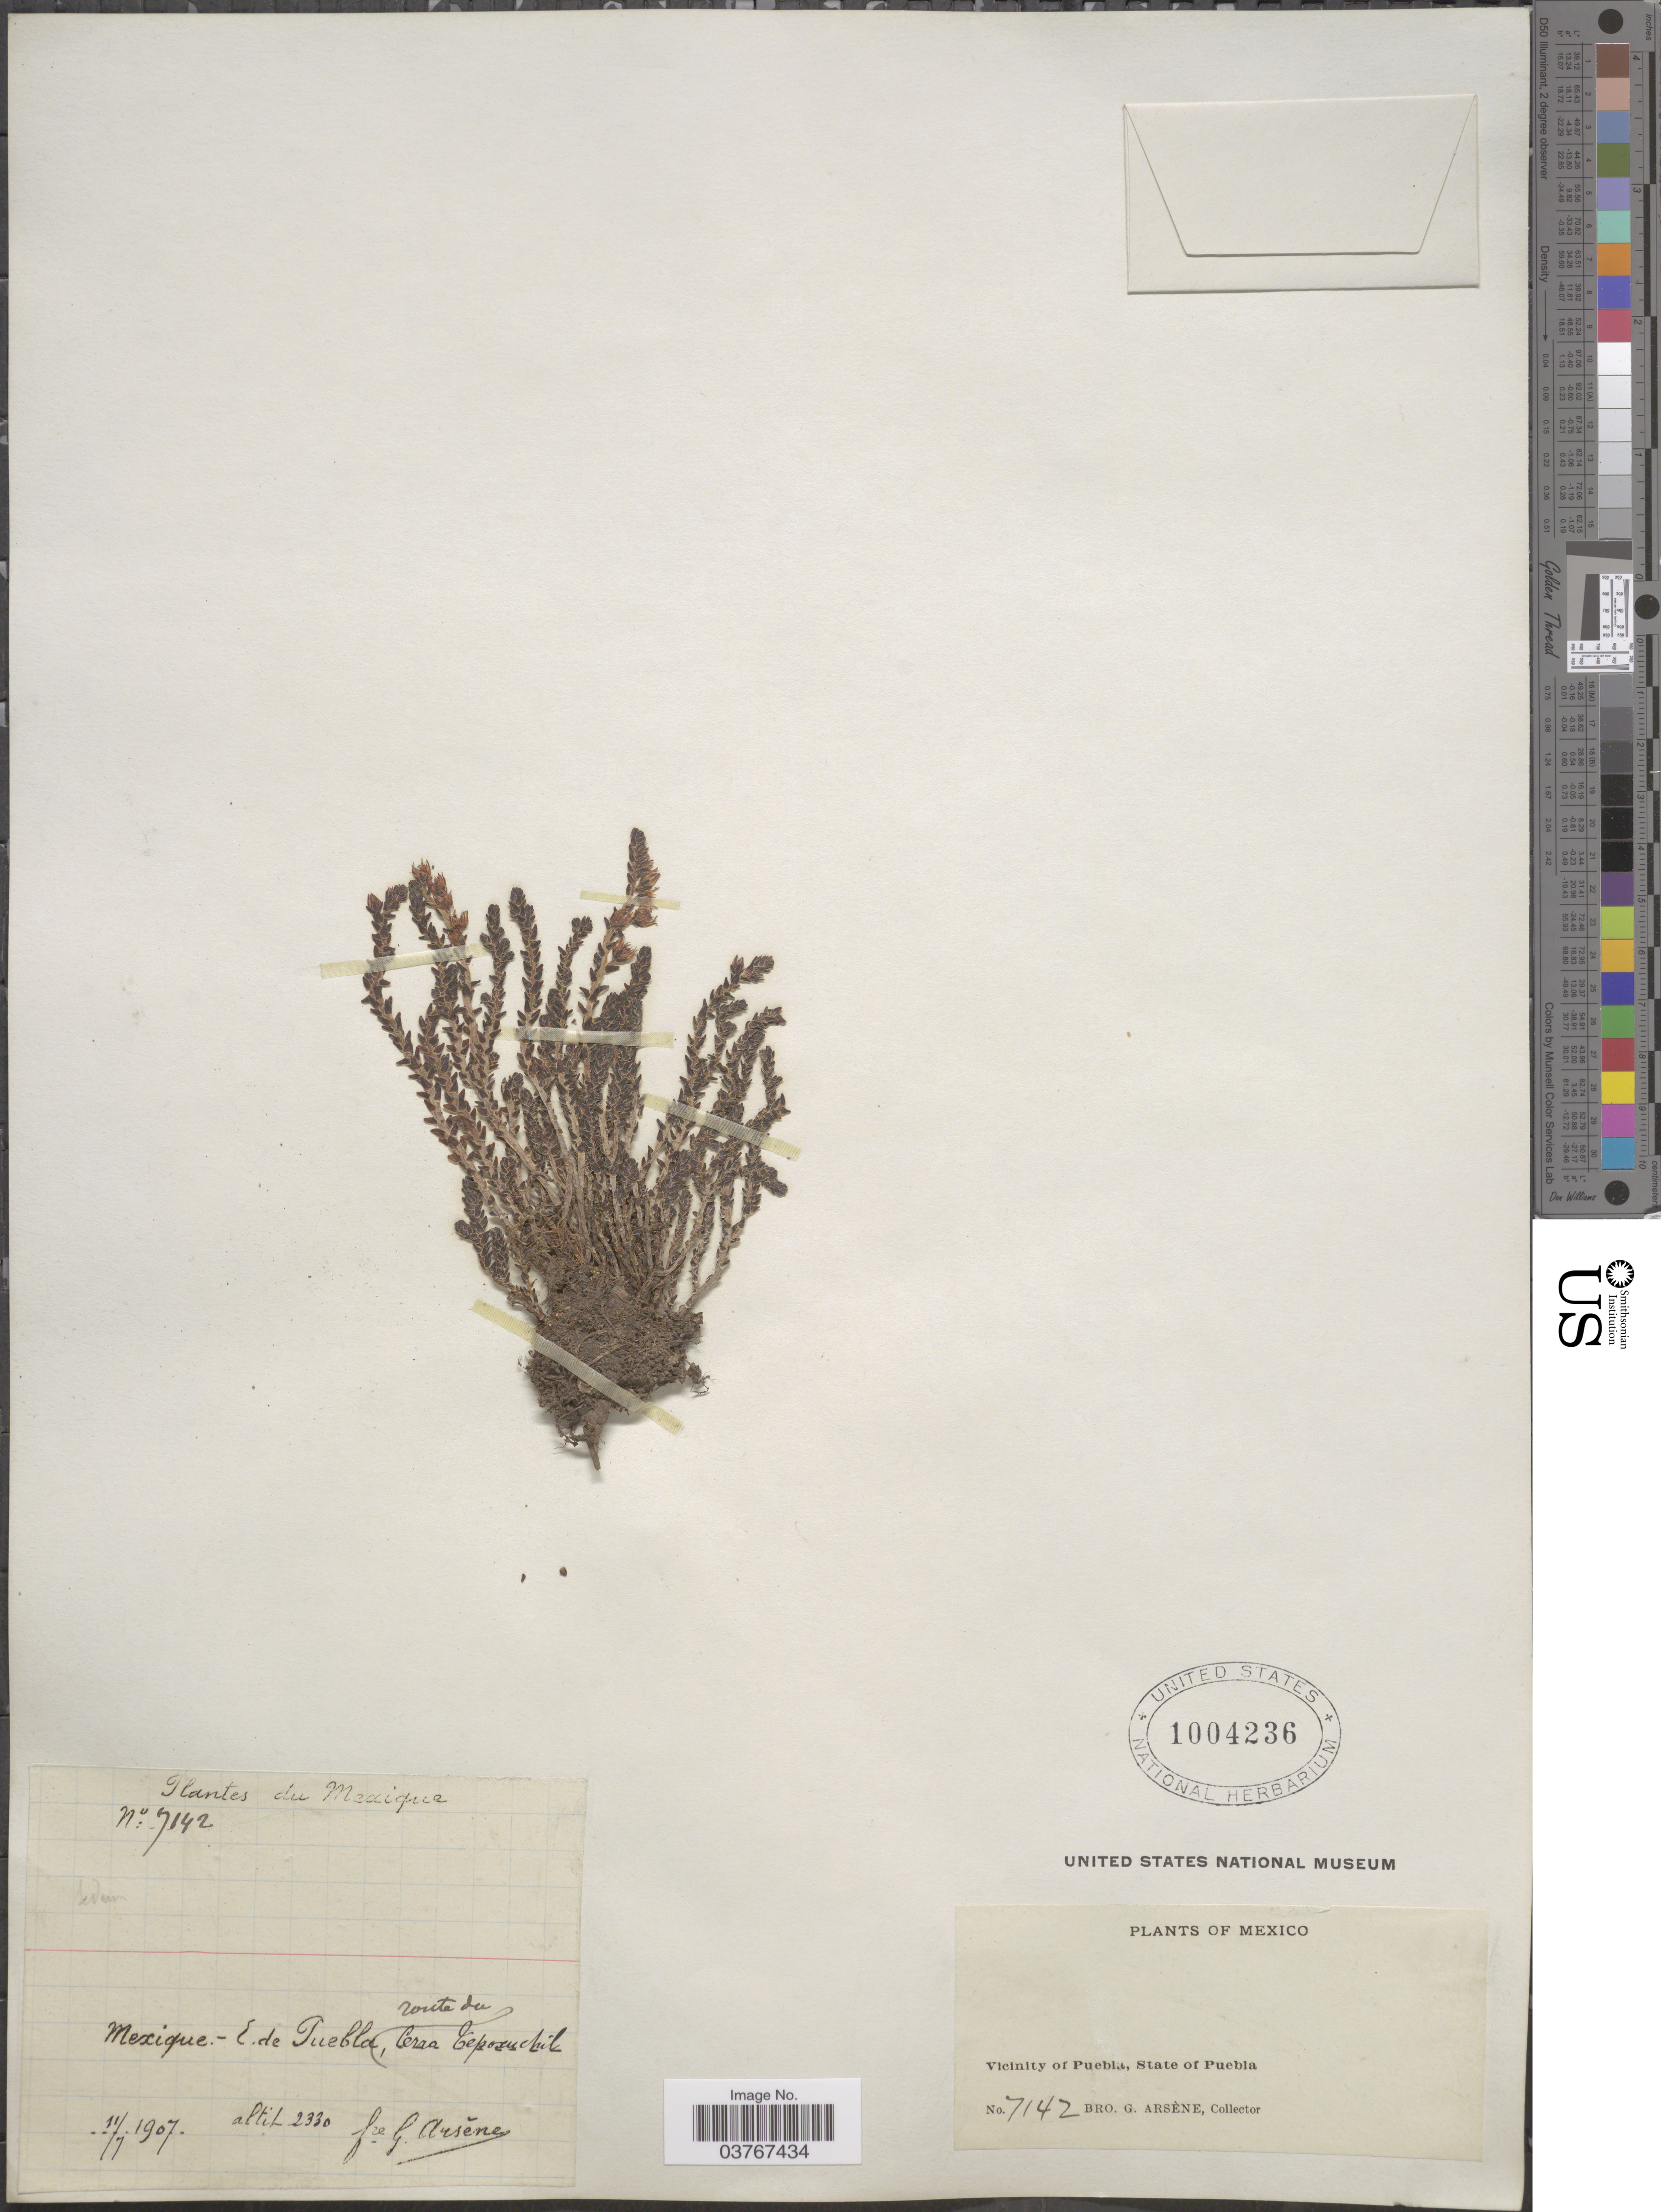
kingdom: Plantae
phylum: Tracheophyta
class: Magnoliopsida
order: Saxifragales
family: Crassulaceae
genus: Sedum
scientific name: Sedum sp.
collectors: Bro. G. Arsène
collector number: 7142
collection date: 1907-07-11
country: Mexico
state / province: Puebla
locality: Vicinity of Puebla, State of Puebla. E. de Puebla, route du Cerra Tepoxuchil.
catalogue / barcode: US 1004236